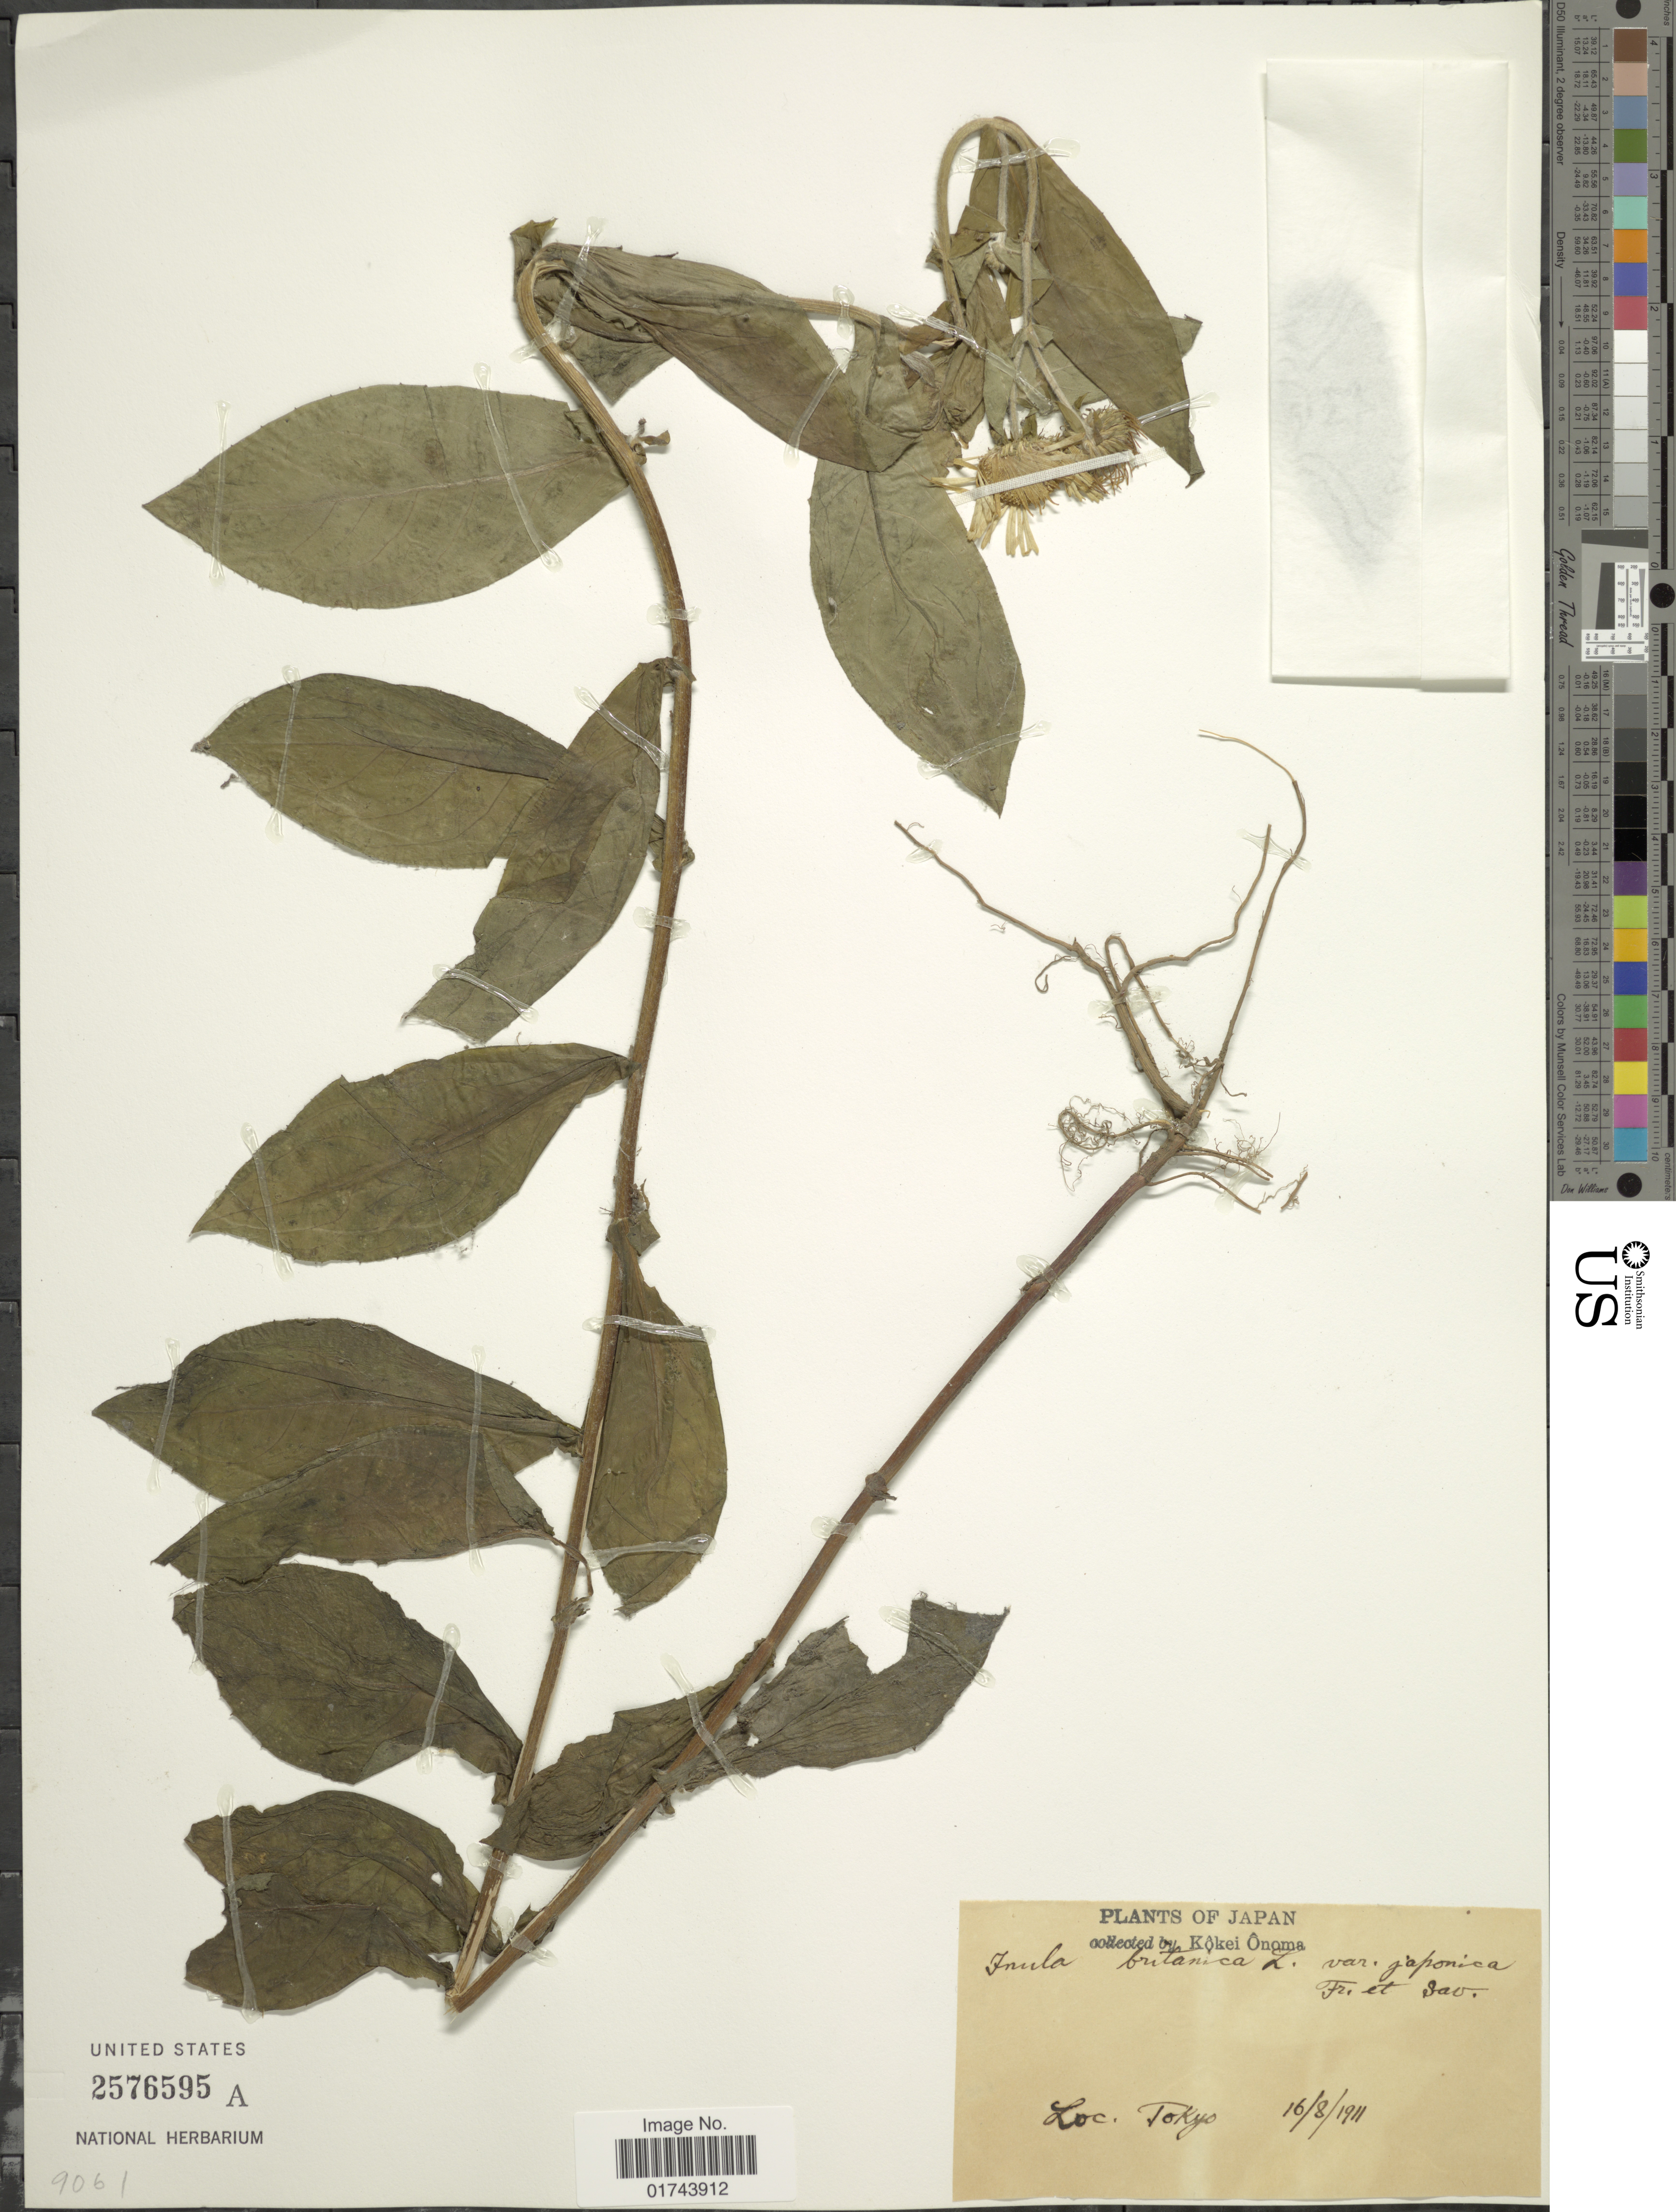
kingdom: Plantae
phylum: Tracheophyta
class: Magnoliopsida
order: Asterales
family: Asteraceae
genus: Inula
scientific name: Inula britannica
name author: L.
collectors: K. Onoma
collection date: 1911-08-16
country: Japan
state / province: Tokyo, Federal City of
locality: Tokyo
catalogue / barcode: US 2576595A